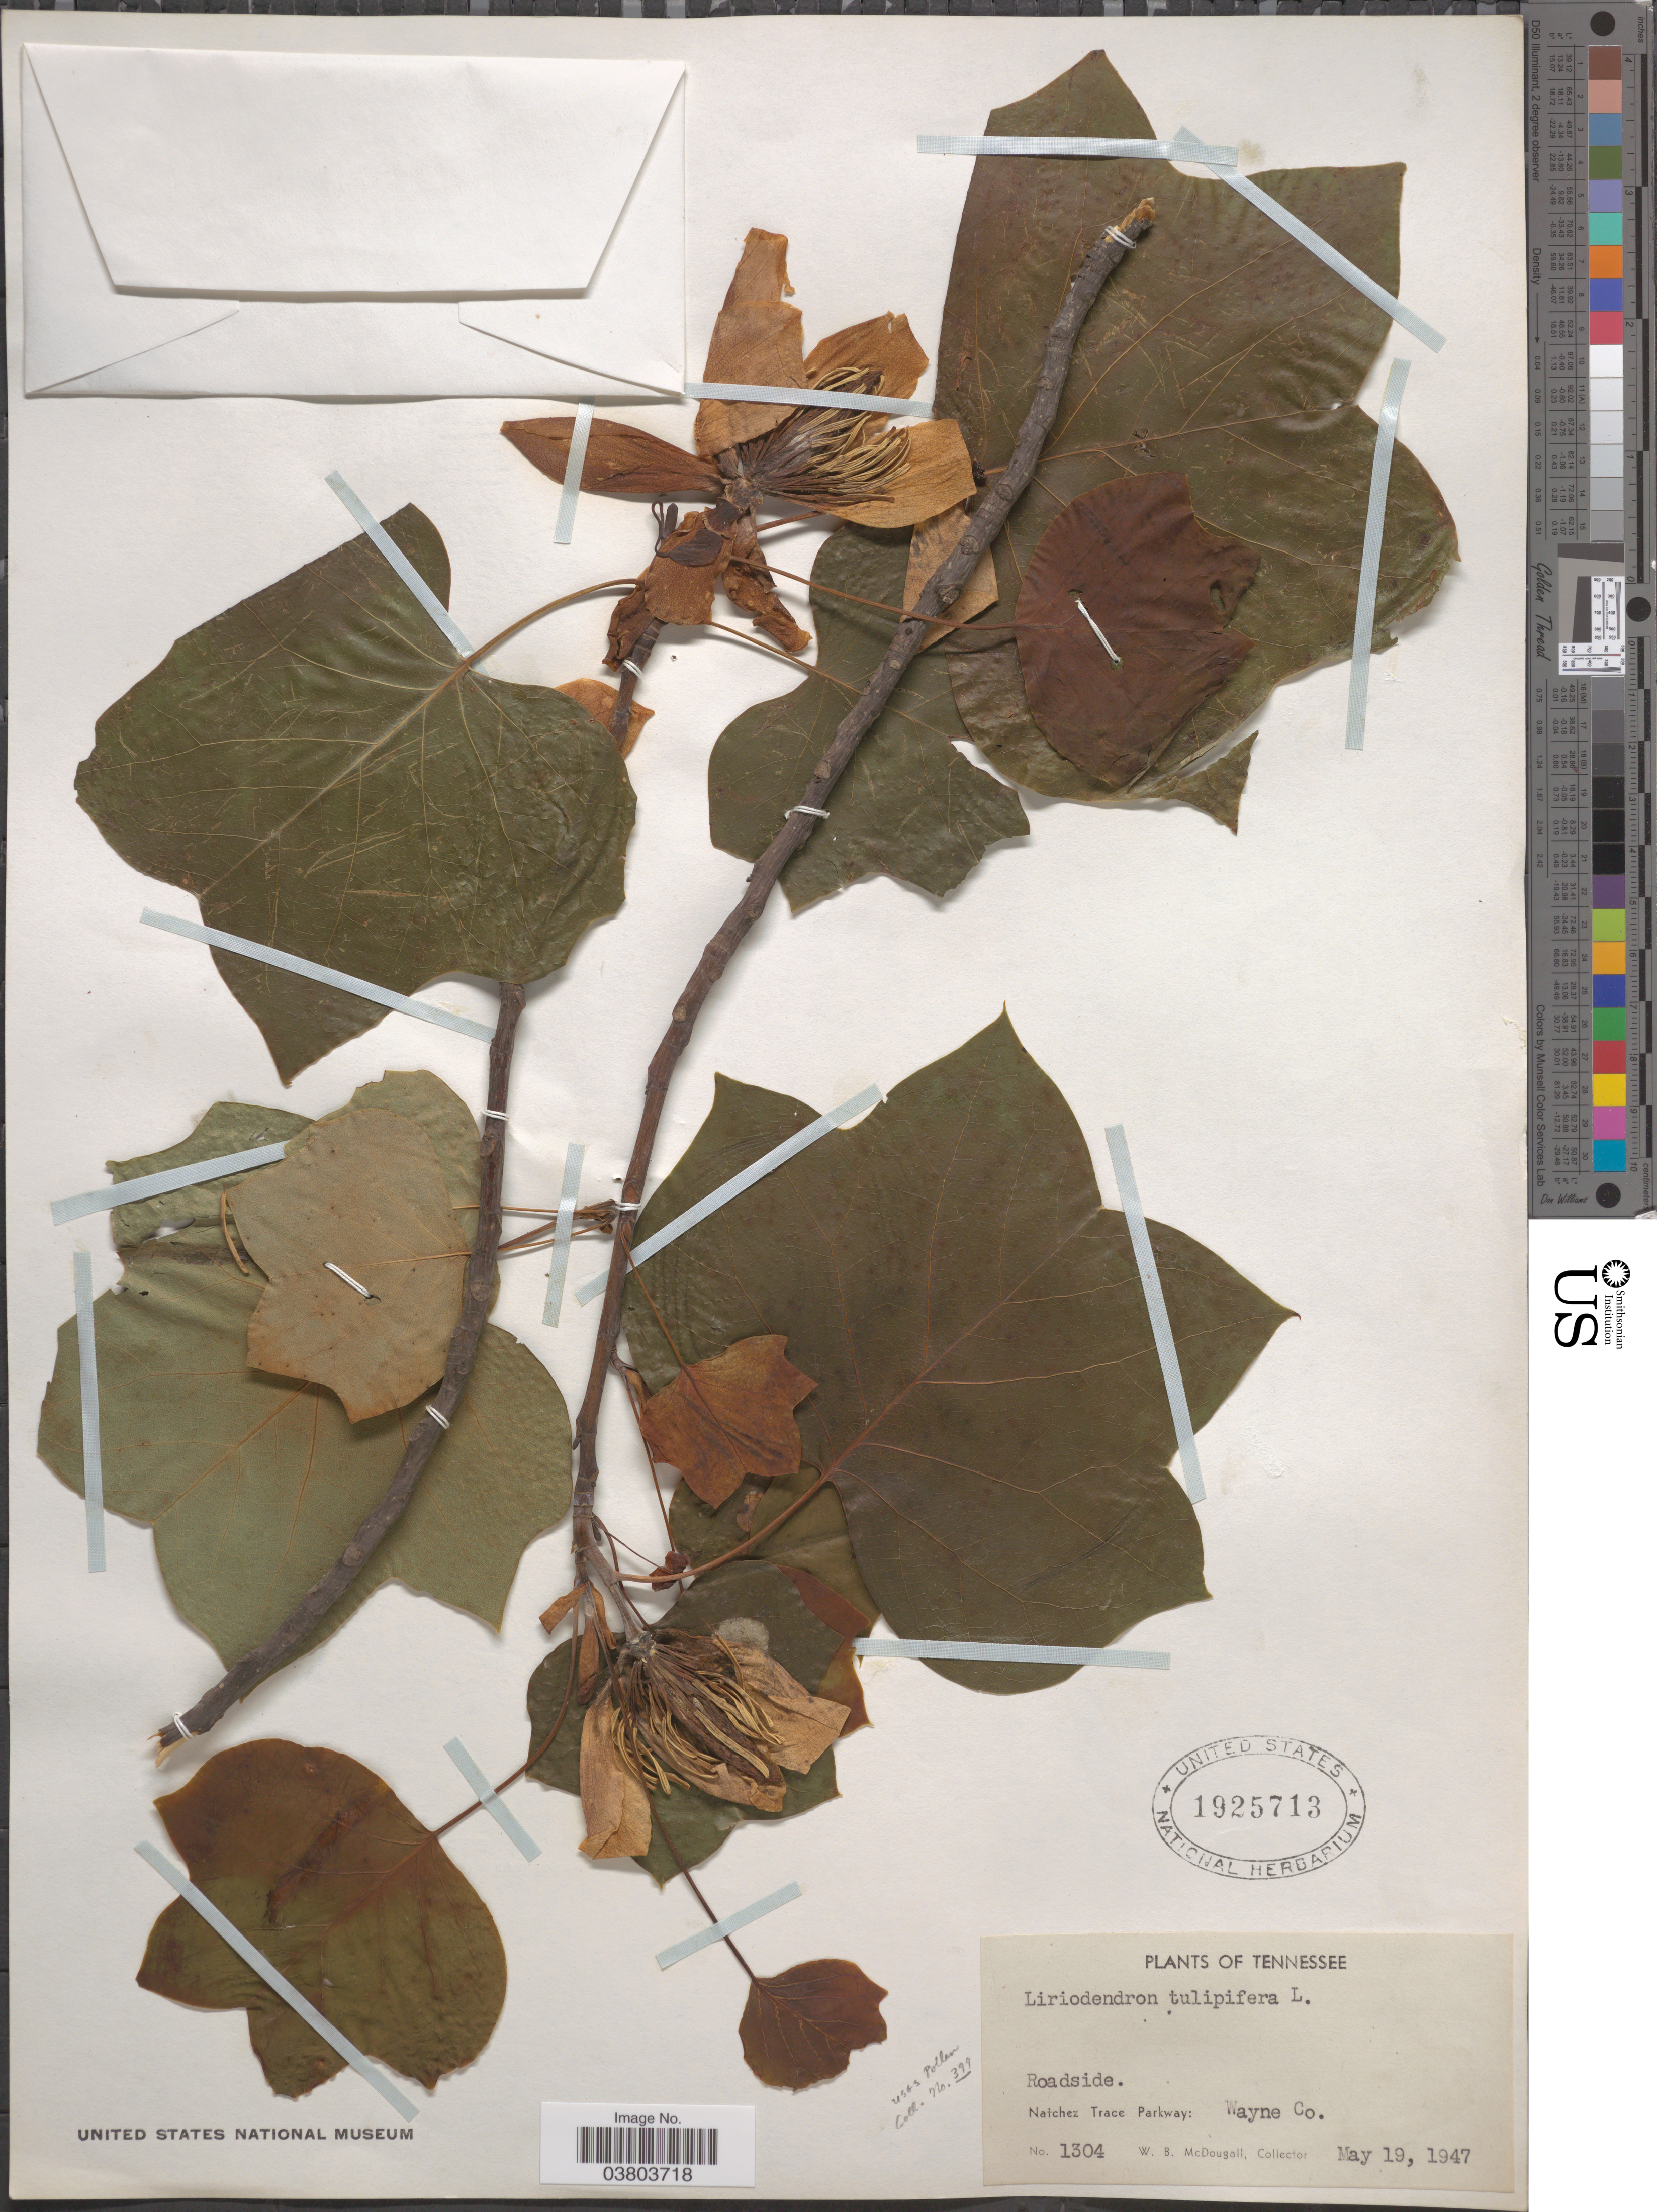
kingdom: Plantae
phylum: Tracheophyta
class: Magnoliopsida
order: Magnoliales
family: Magnoliaceae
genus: Liriodendron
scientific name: Liriodendron tulipifera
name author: L.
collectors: W. B. McDougall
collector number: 1304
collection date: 1947-05-19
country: United States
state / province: Tennessee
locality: Roadside. Natchez Trace Parkway: Wayne Co.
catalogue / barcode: US 1925713